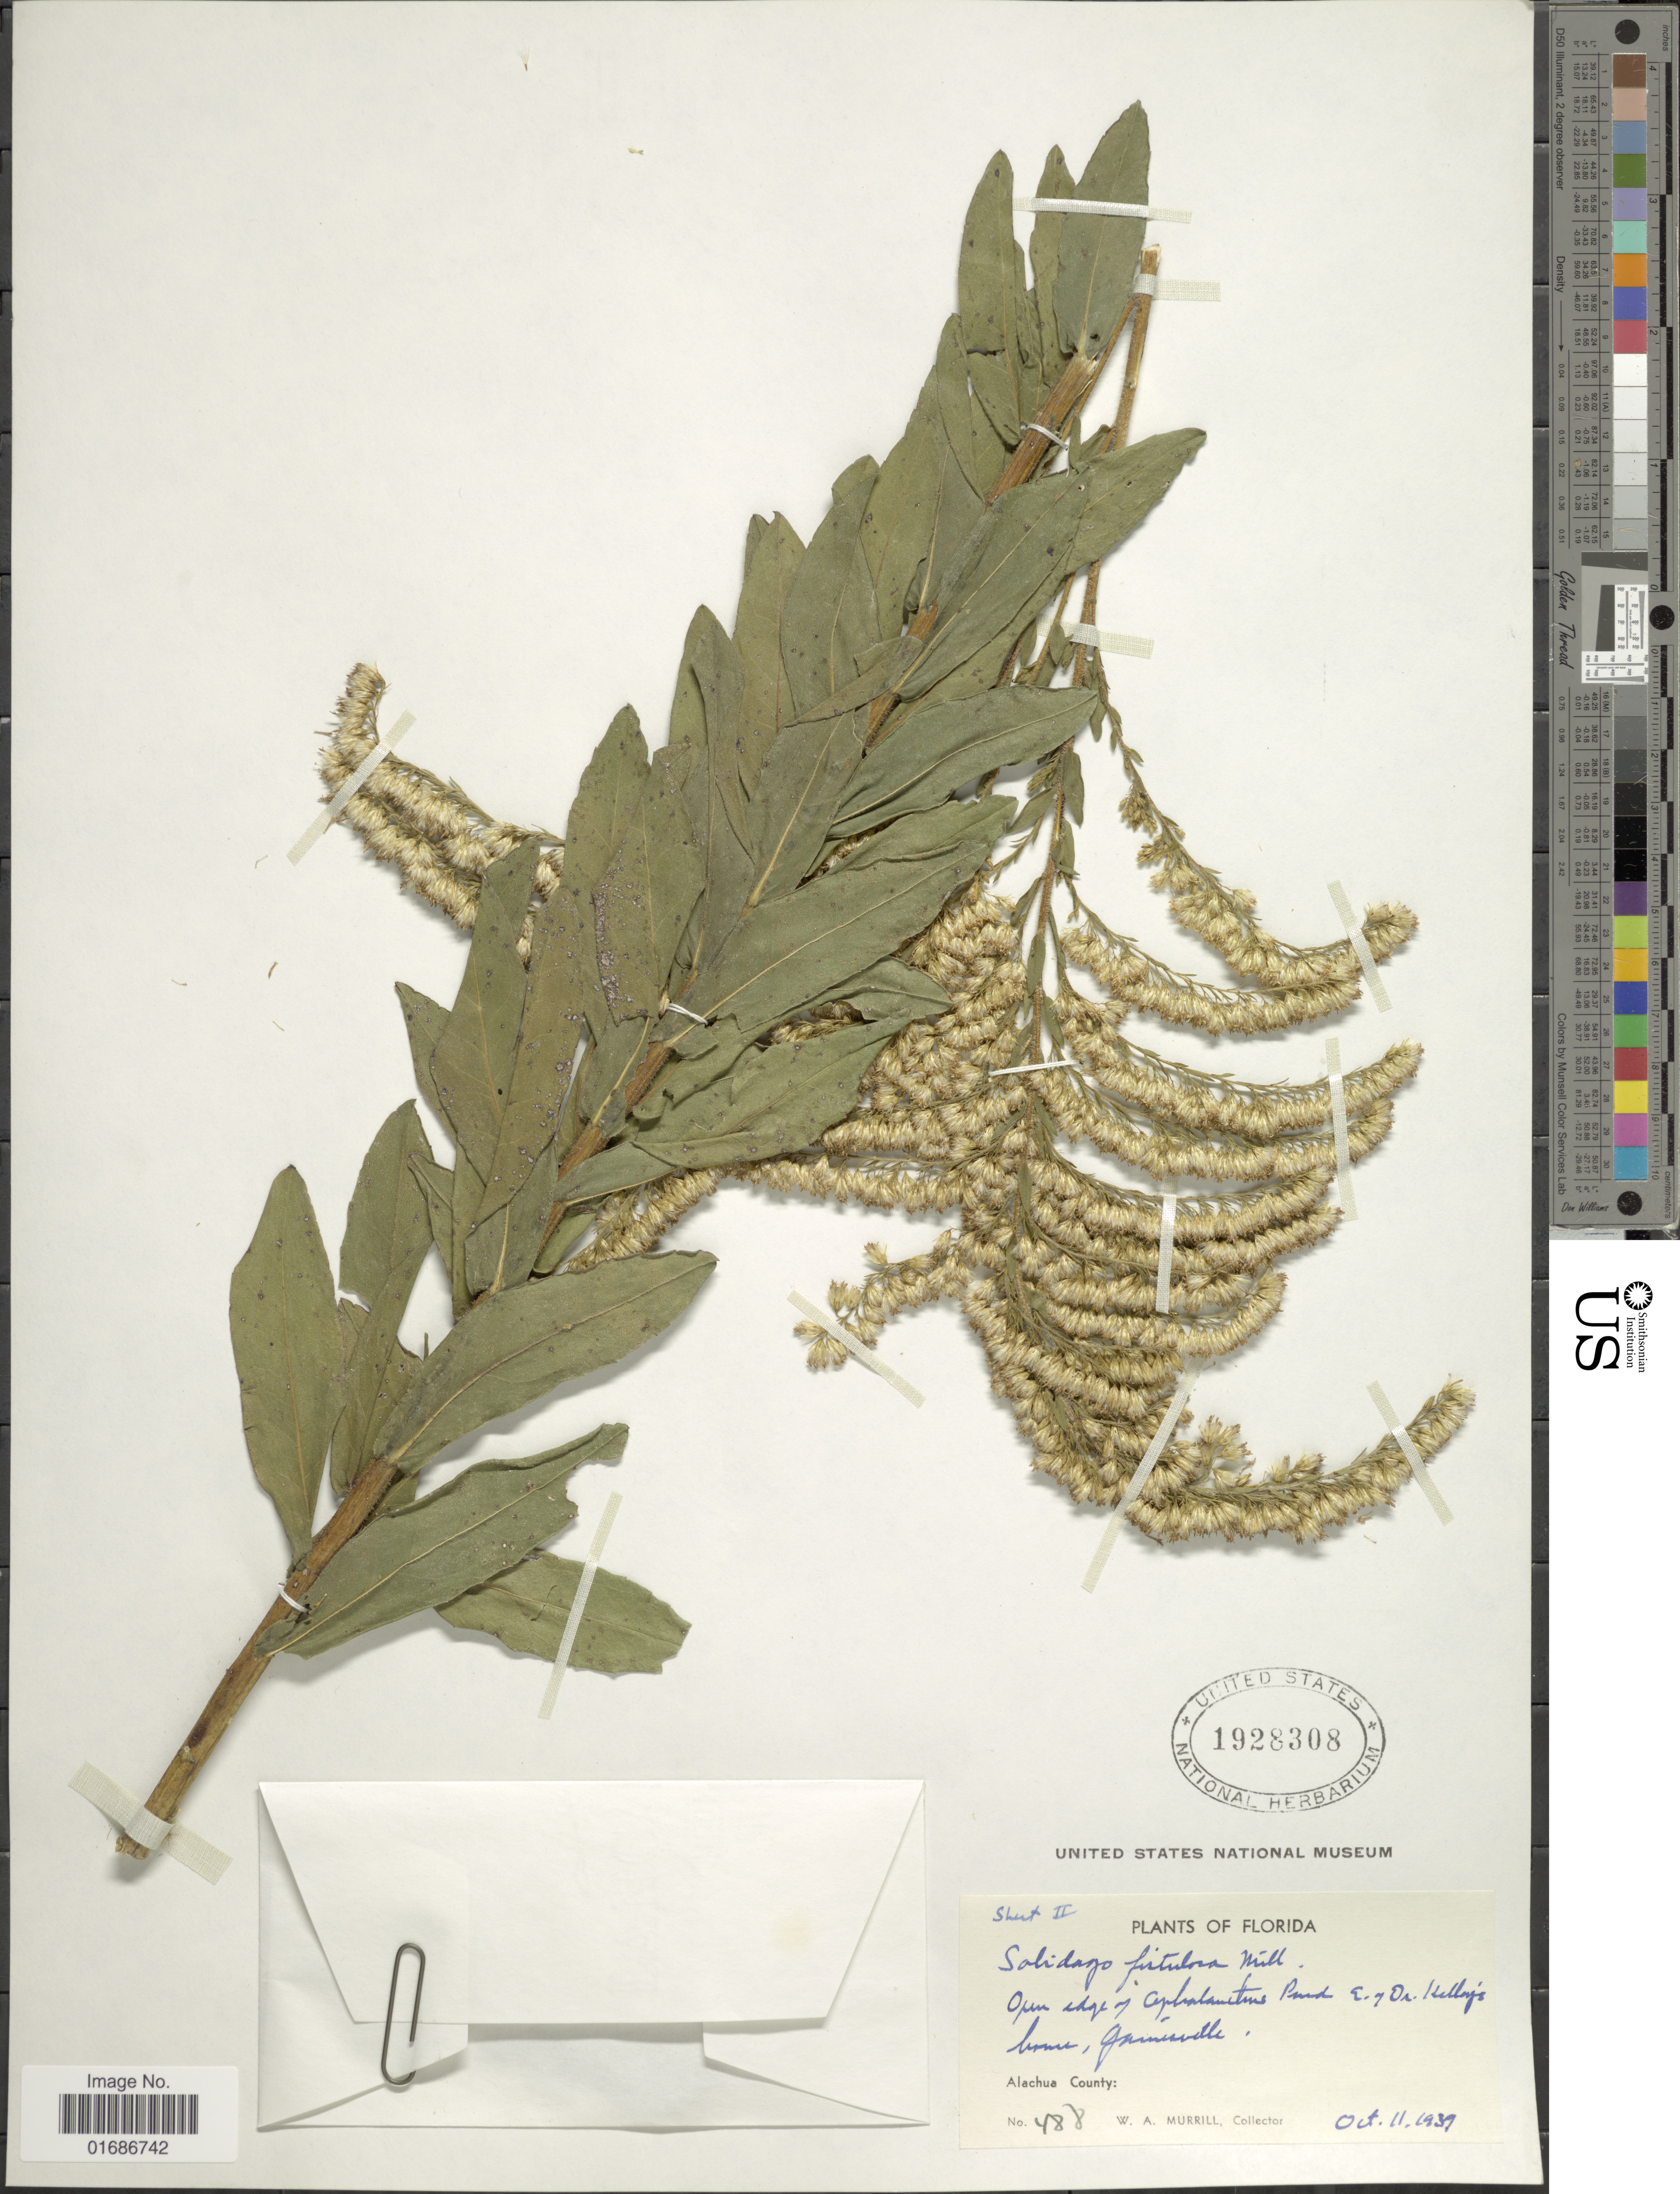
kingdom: Plantae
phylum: Tracheophyta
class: Magnoliopsida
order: Asterales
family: Asteraceae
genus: Solidago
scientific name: Solidago fistulosa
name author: Mill.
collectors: W. A. Murrill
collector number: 488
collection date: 1939-10-11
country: United States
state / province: Florida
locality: Open edge of Cephalanthus Pond, e. of Dr. Kelley's home, Gainesville, Alachua County.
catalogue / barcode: US 1928308